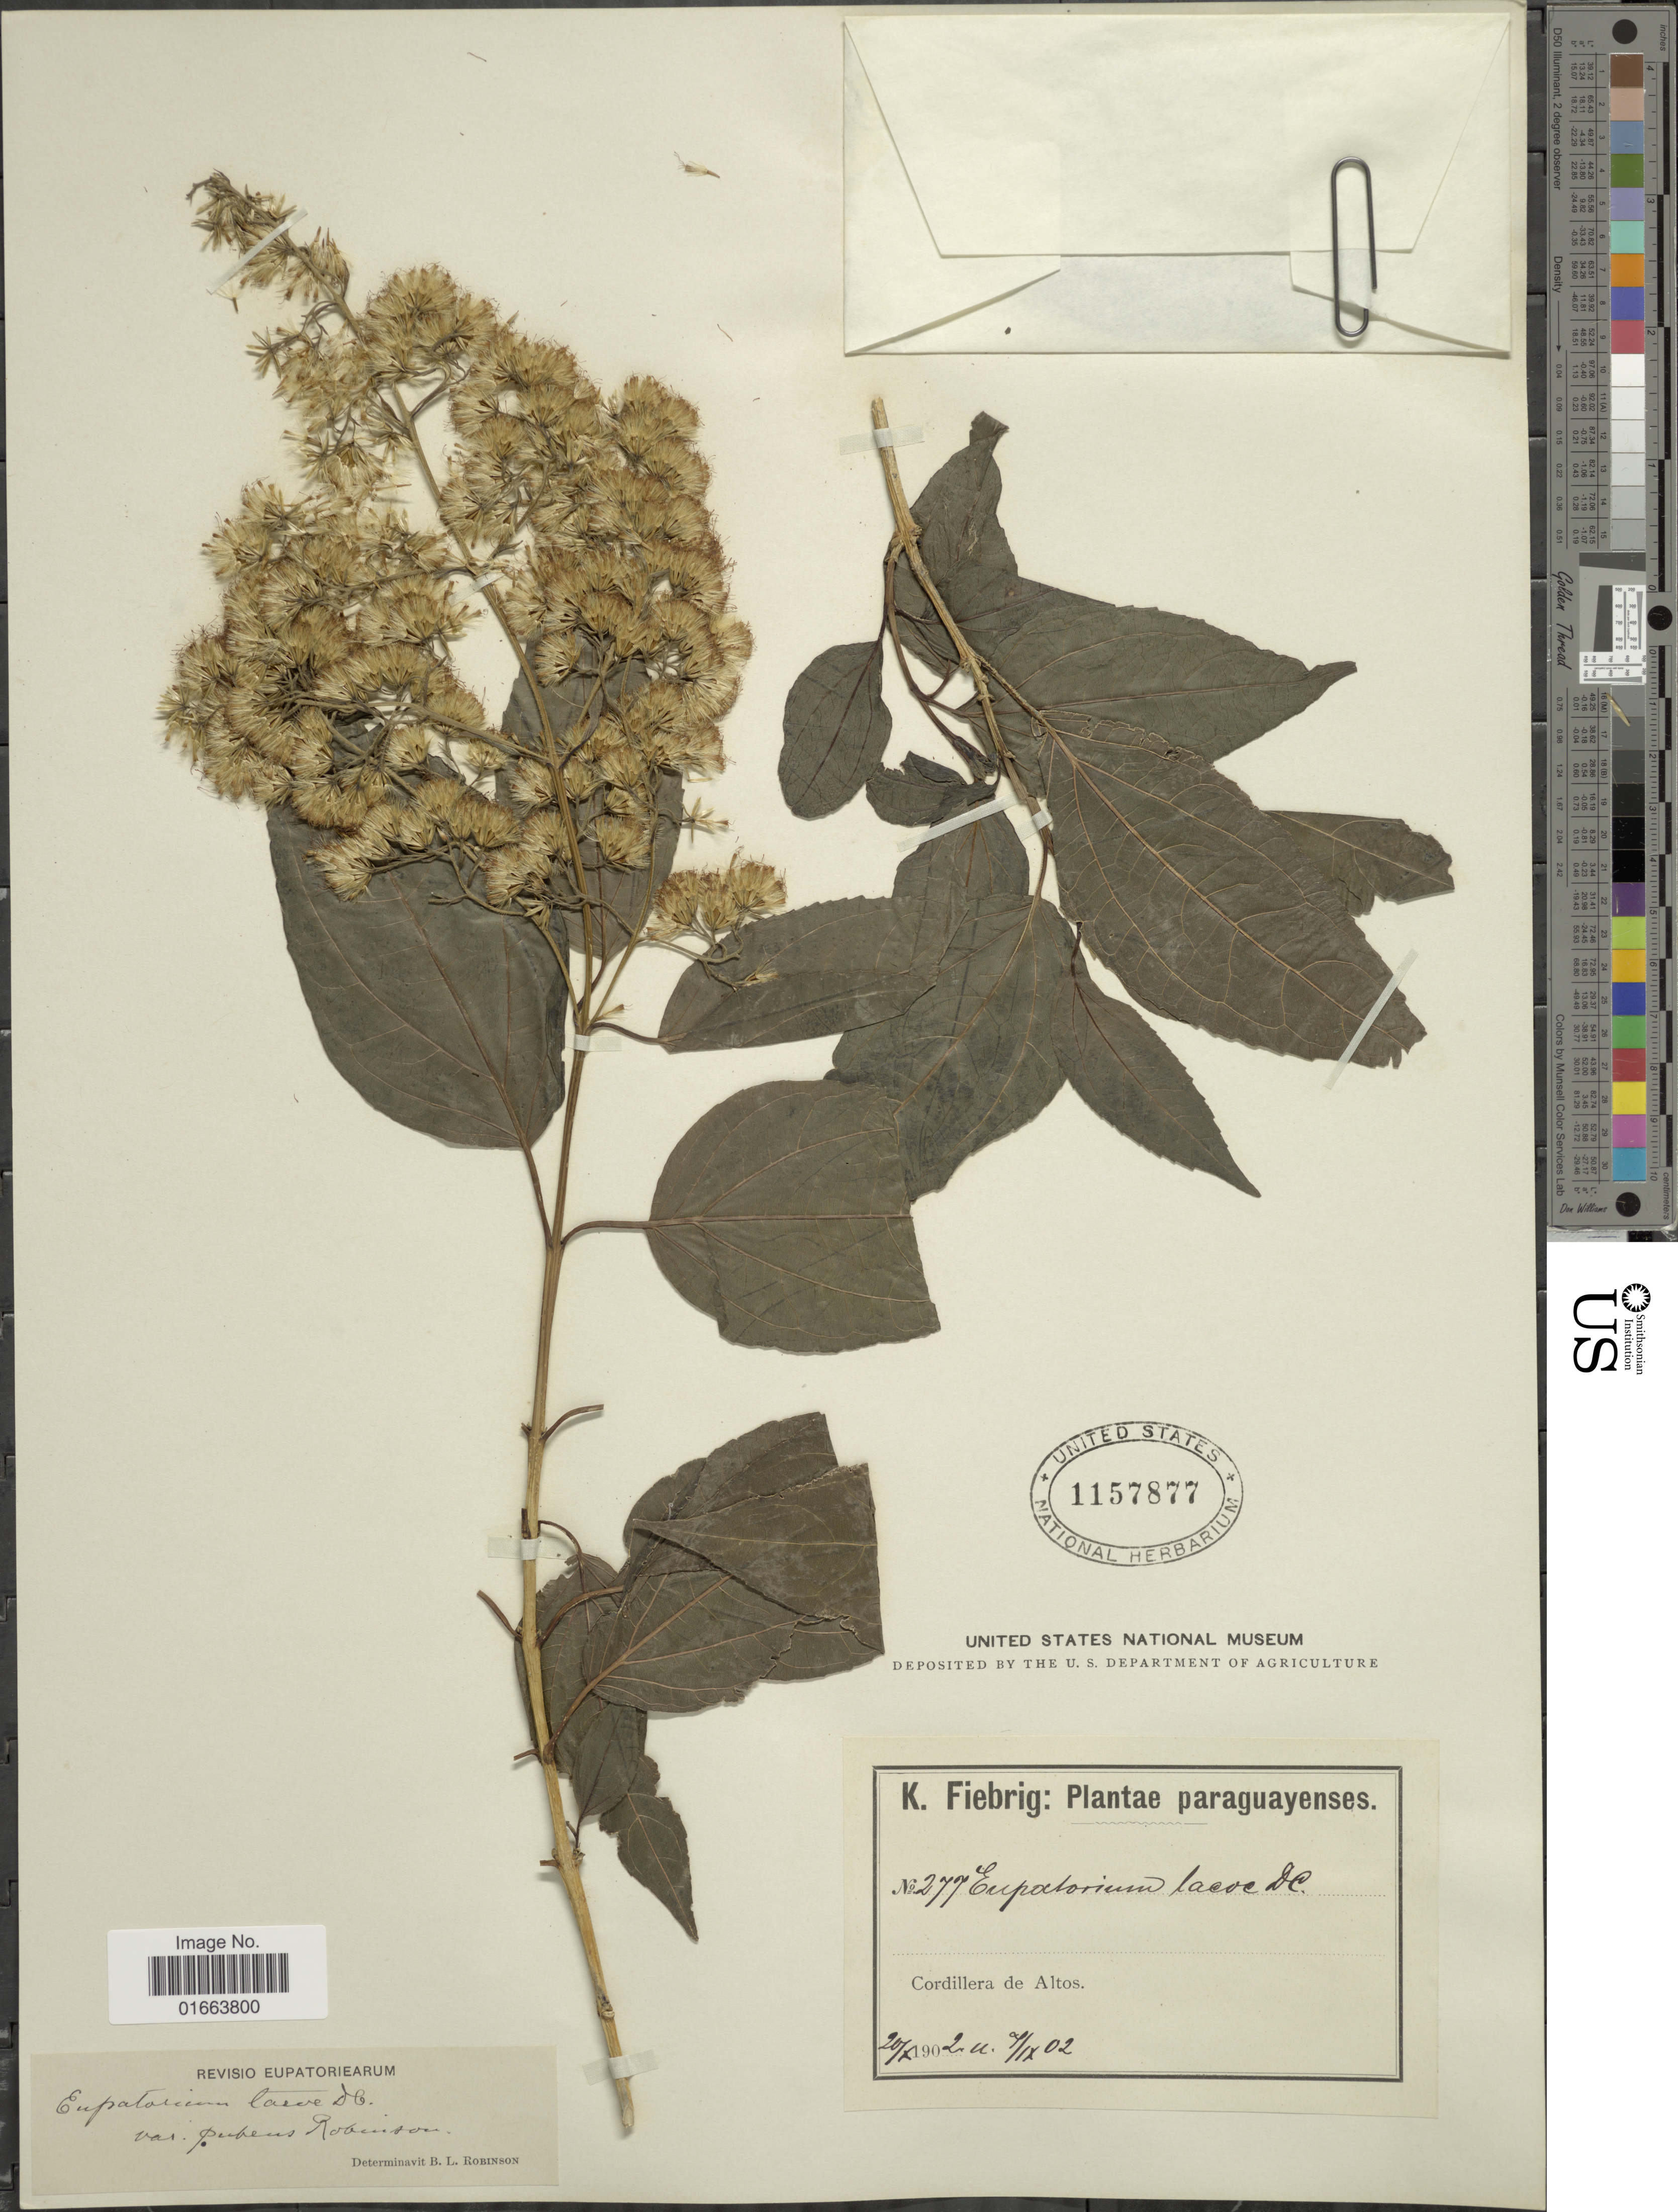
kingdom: Plantae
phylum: Tracheophyta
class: Magnoliopsida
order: Asterales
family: Asteraceae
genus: Koanophyllon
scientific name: Koanophyllon simillimum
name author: (B.L. Rob.) R.M. King & H. Rob.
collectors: K. Fiebrig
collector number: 277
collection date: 1902-09-07/1902-10-20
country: Paraguay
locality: Cordillera de Altos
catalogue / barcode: US 1157877